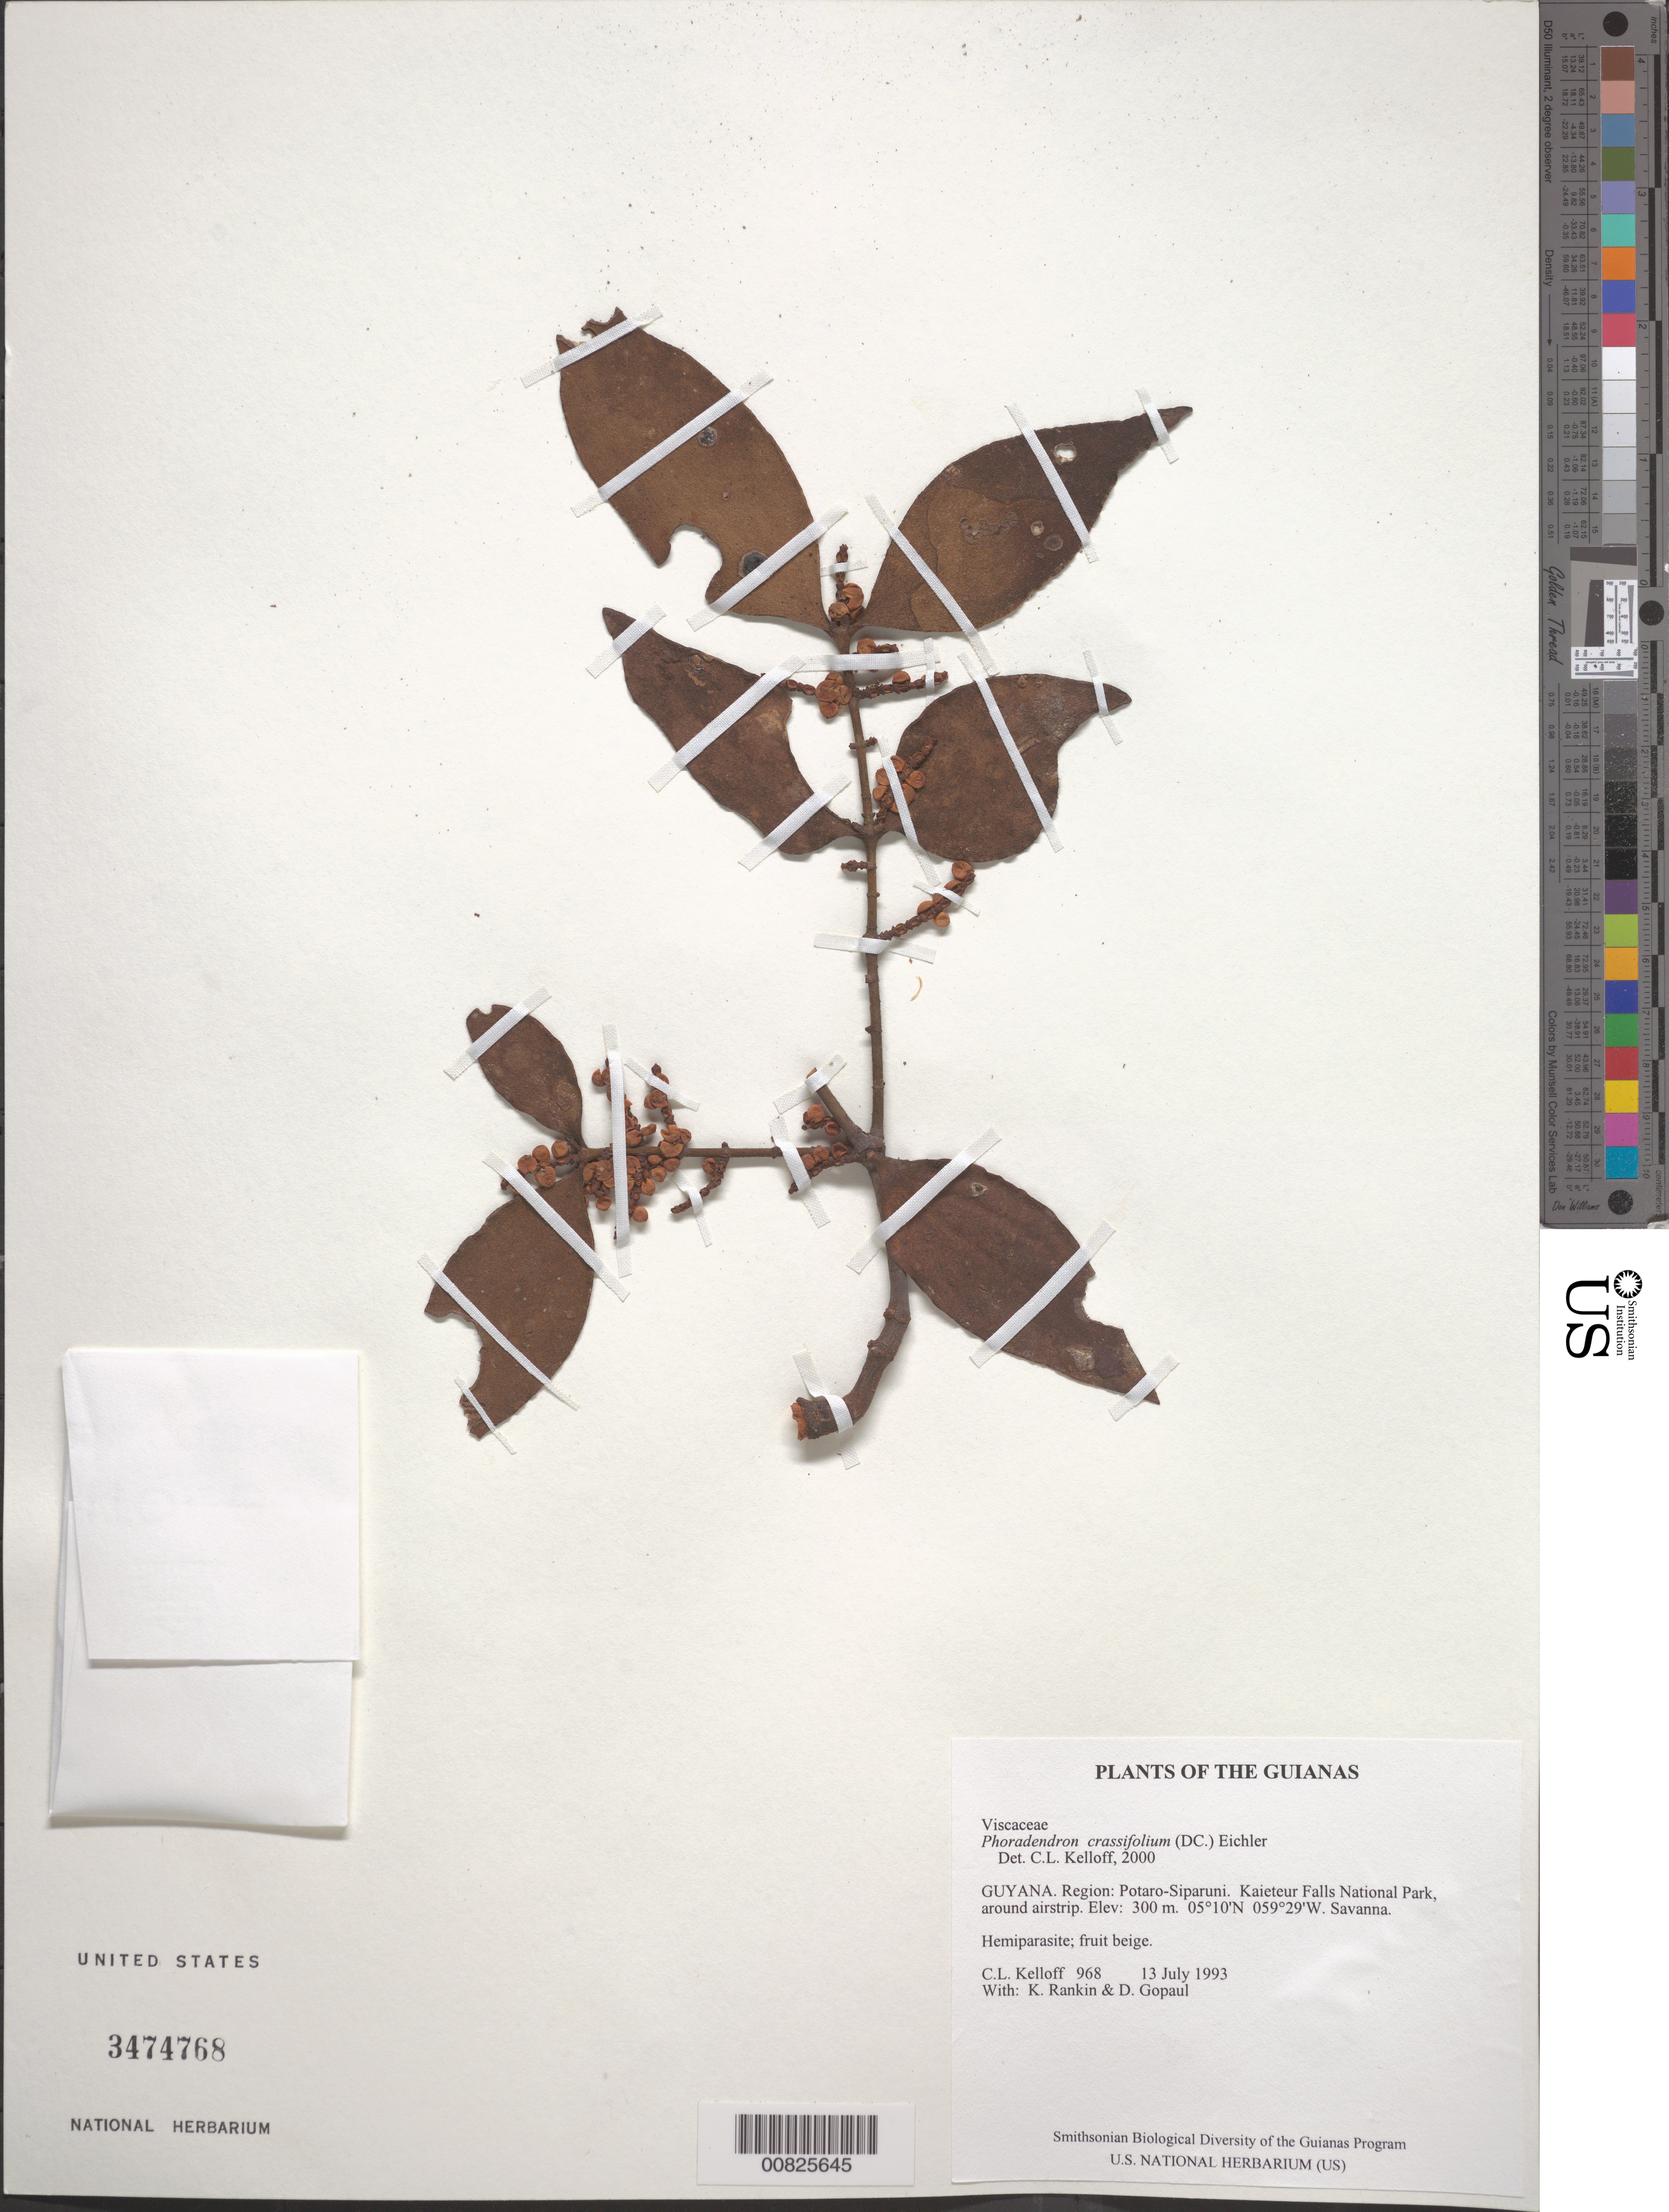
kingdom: Plantae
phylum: Tracheophyta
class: Magnoliopsida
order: Santalales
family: Viscaceae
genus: Phoradendron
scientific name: Phoradendron crassifolium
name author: (Pohl ex DC.) Eichler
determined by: Kelloff, Carol L., (US), Smithsonian Institution - National Museum of Natural History (UNITED STATES)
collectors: C. L. Kelloff, K. Rankin & D. Gopaul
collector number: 968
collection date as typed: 13 July 1993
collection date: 1993-07-13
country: Guyana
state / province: Potaro-Siparuni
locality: Kaieteur Falls National Park, around airstrip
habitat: Savanna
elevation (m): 300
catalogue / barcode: US 3474768